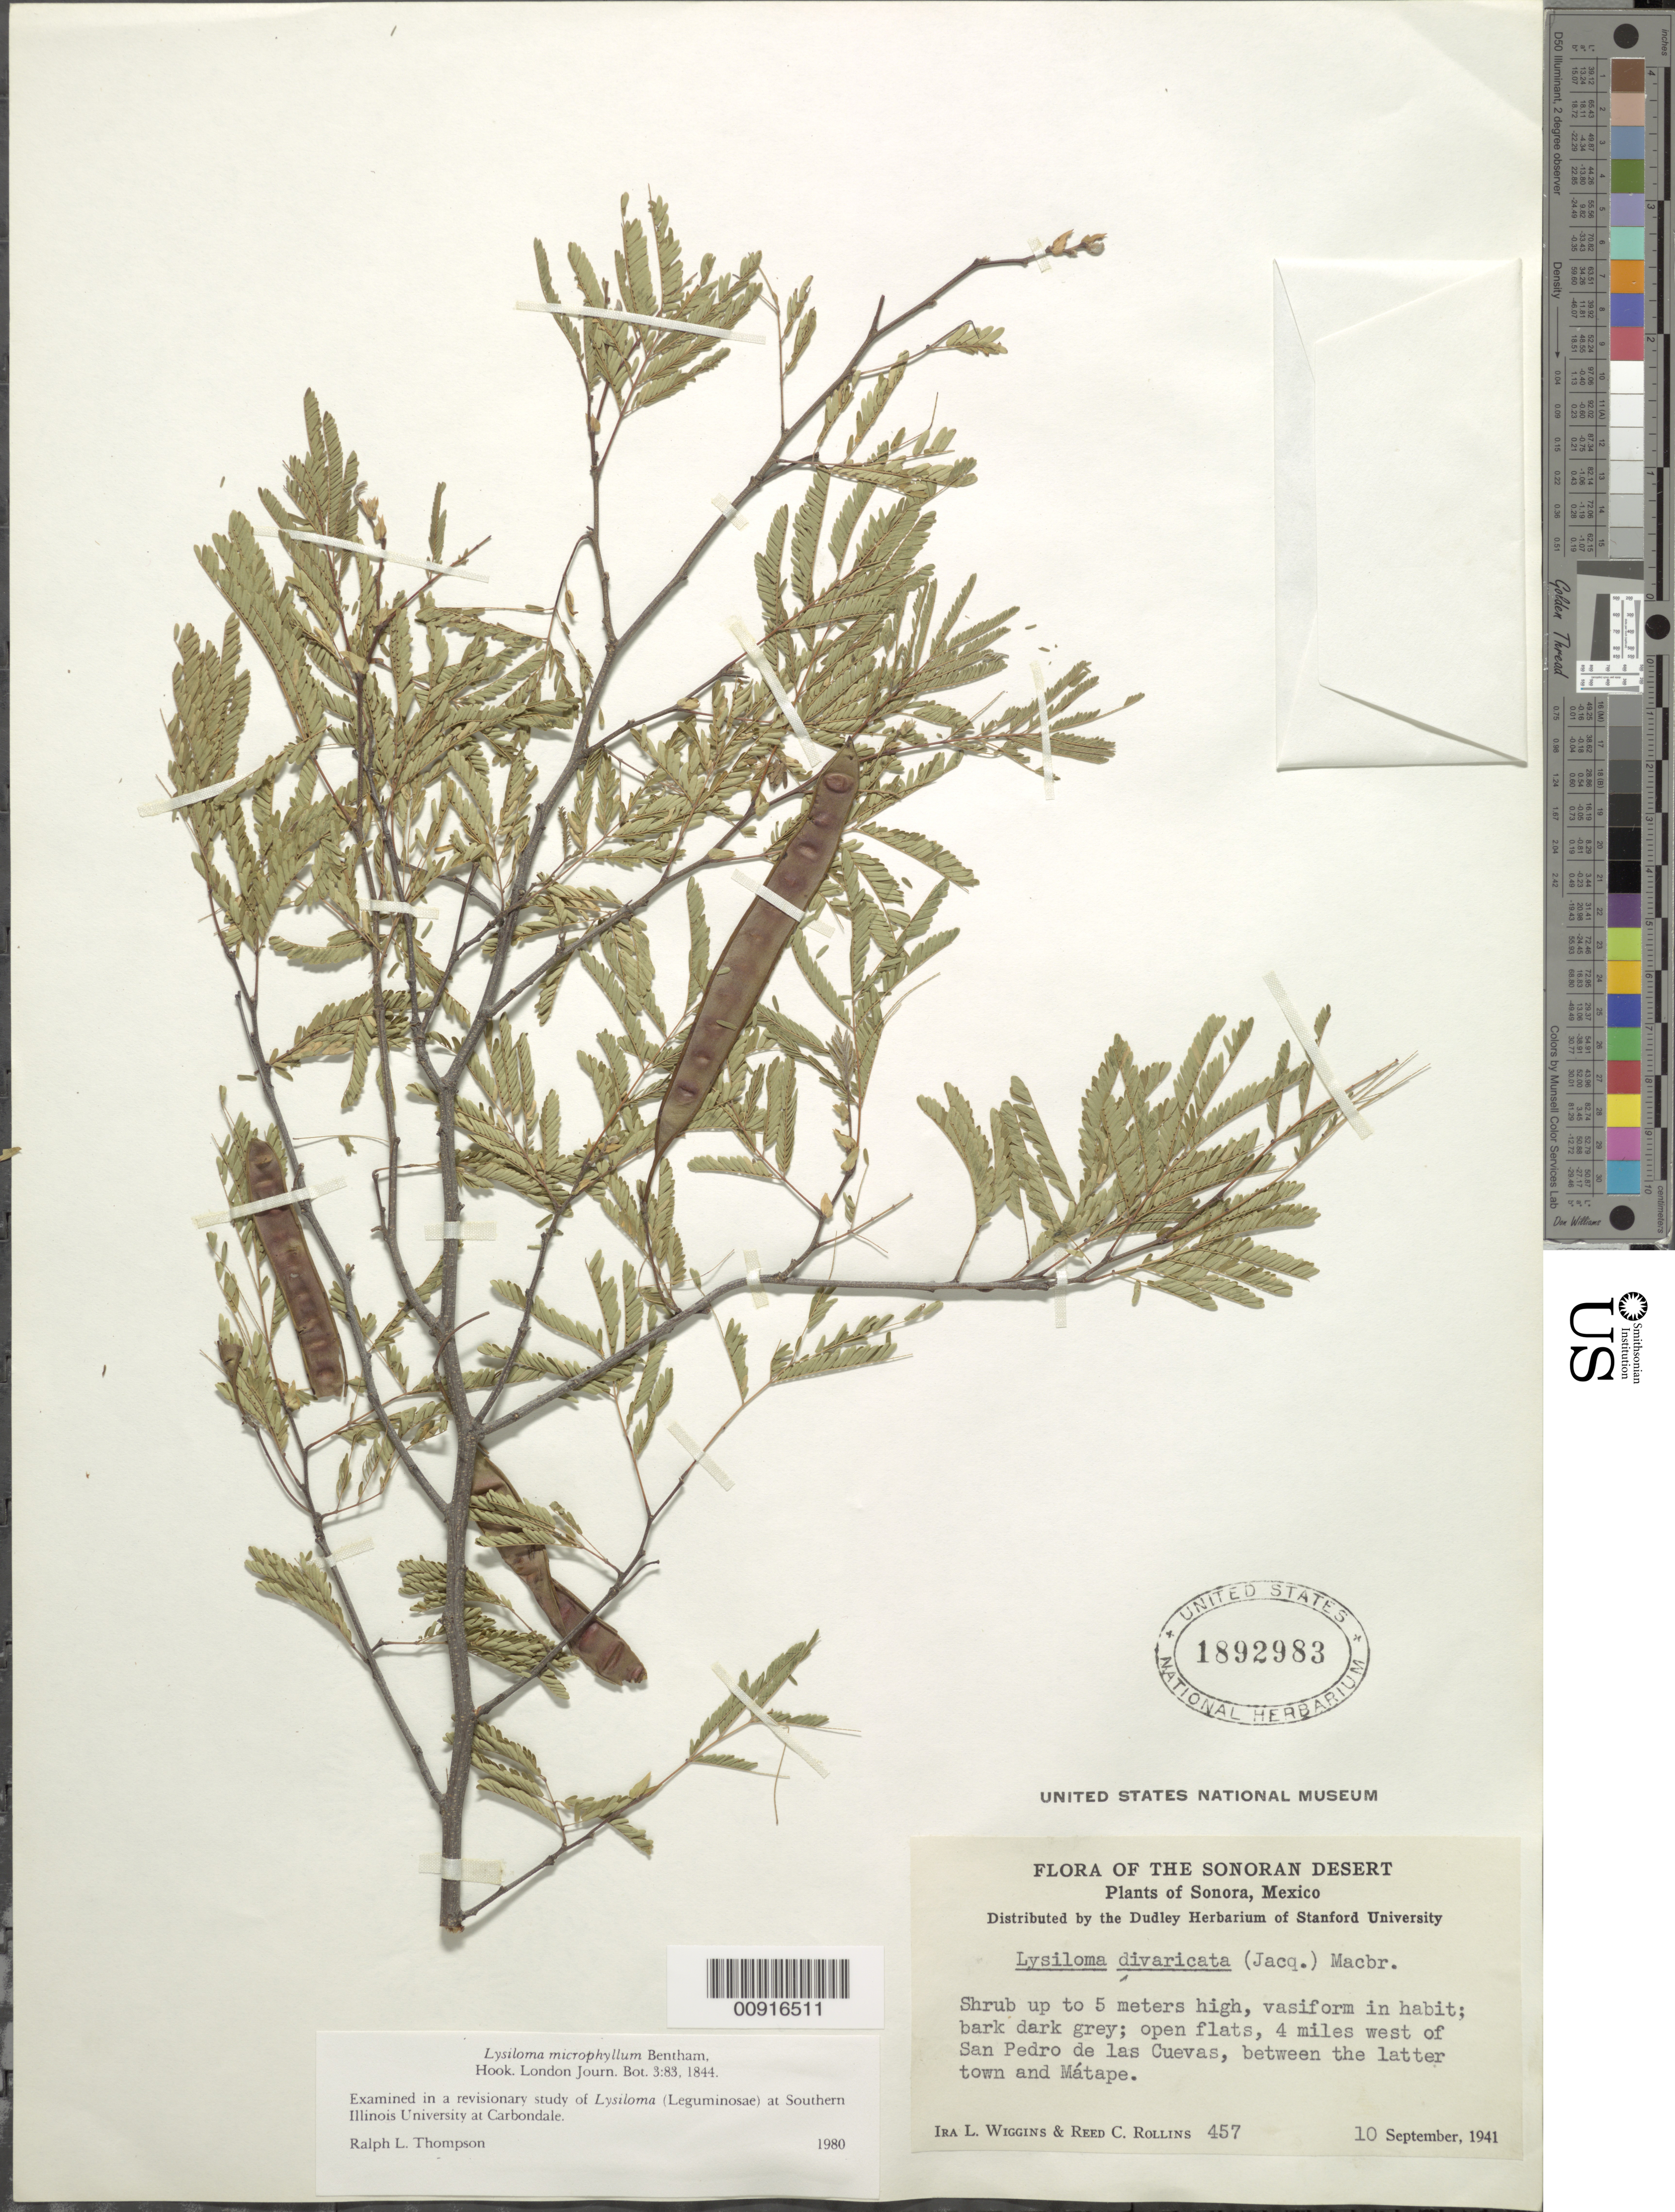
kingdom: Plantae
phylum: Tracheophyta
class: Magnoliopsida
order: Fabales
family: Fabaceae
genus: Lysiloma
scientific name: Lysiloma microphyllum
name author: Benth.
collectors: I. L. Wiggins & R. C. Rollins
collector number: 457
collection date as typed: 10 Sep 1941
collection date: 1941-09-10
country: Mexico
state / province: Sonora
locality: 4 miles west of San Pedro de las Cuevas, between the latter town and Mátape.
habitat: Open flats.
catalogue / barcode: US 1892983